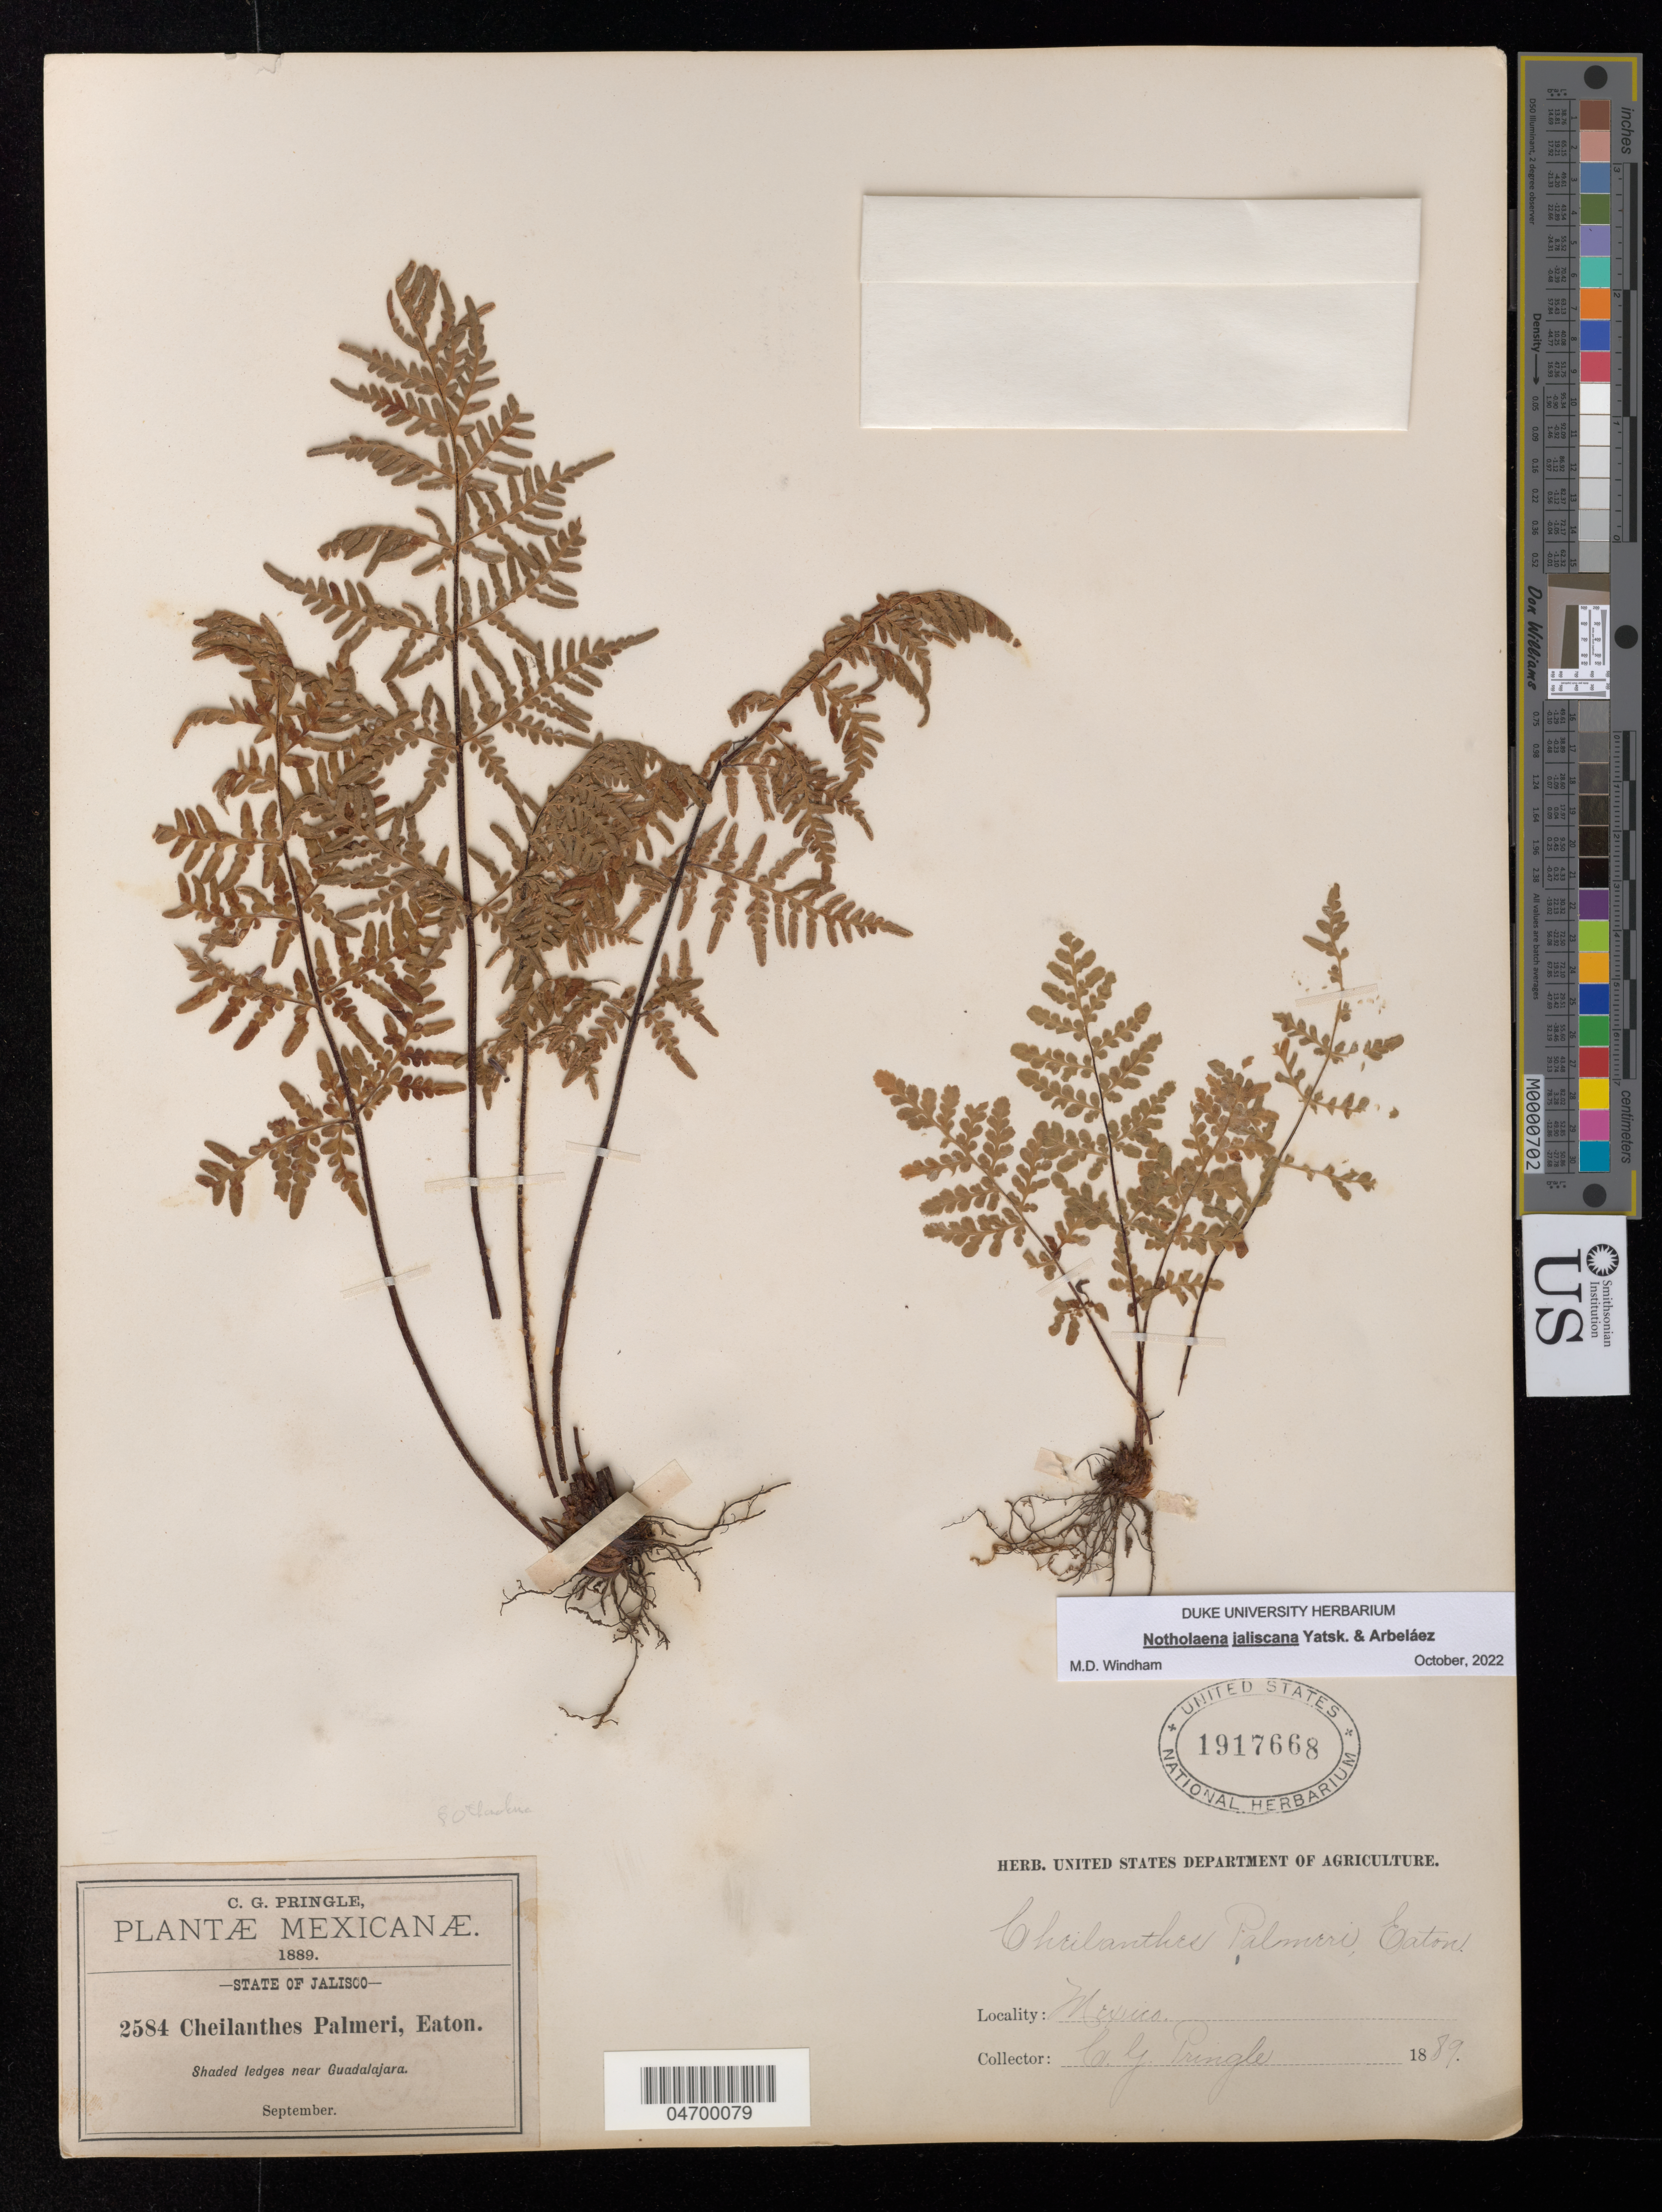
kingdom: Plantae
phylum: Tracheophyta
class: Polypodiopsida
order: Polypodiales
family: Pteridaceae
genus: Notholaena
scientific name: Notholaena jaliscana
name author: Yatsk. & Arbaláez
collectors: C. G. Pringle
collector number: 2584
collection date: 1889-09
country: Mexico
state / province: Jalisco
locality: Shaded ledges near Guadalajara.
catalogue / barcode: US 1917668